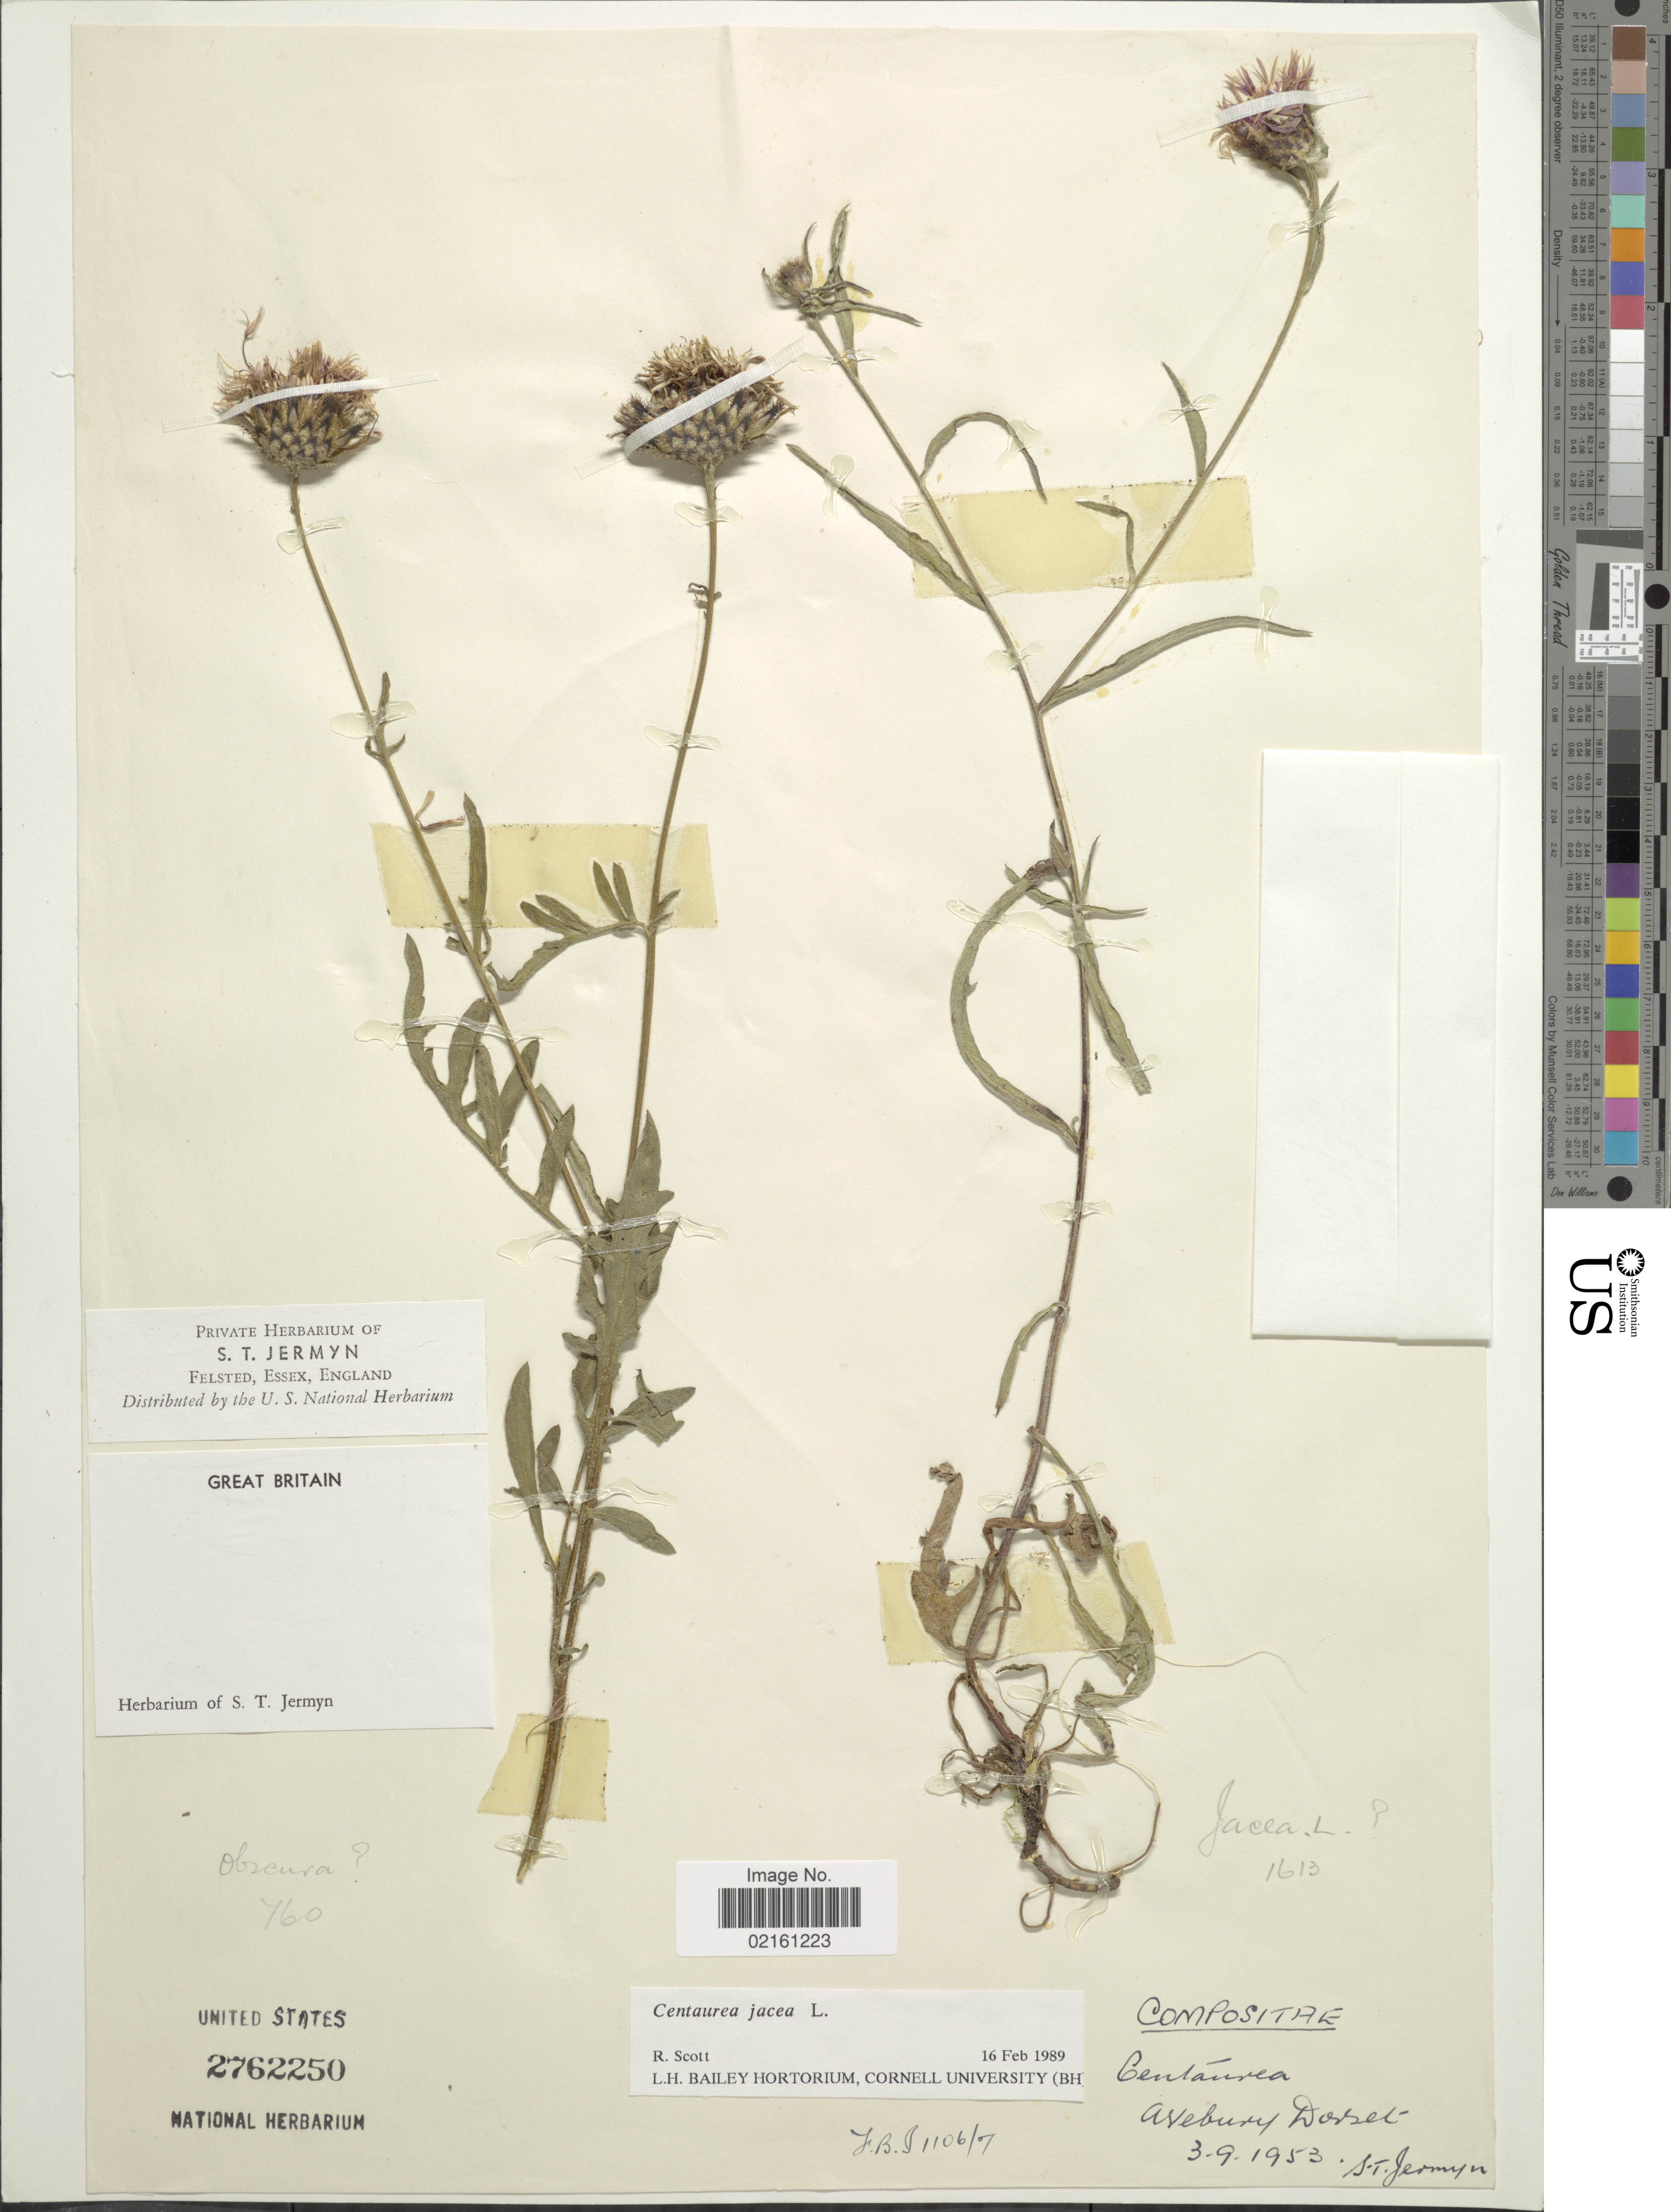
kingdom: Plantae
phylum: Tracheophyta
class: Magnoliopsida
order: Asterales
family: Asteraceae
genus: Centaurea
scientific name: Centaurea jacea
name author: L.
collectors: S. Jermyn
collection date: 1953-09-03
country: United Kingdom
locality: Great Britain, Avebury Dorset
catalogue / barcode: US 2762250